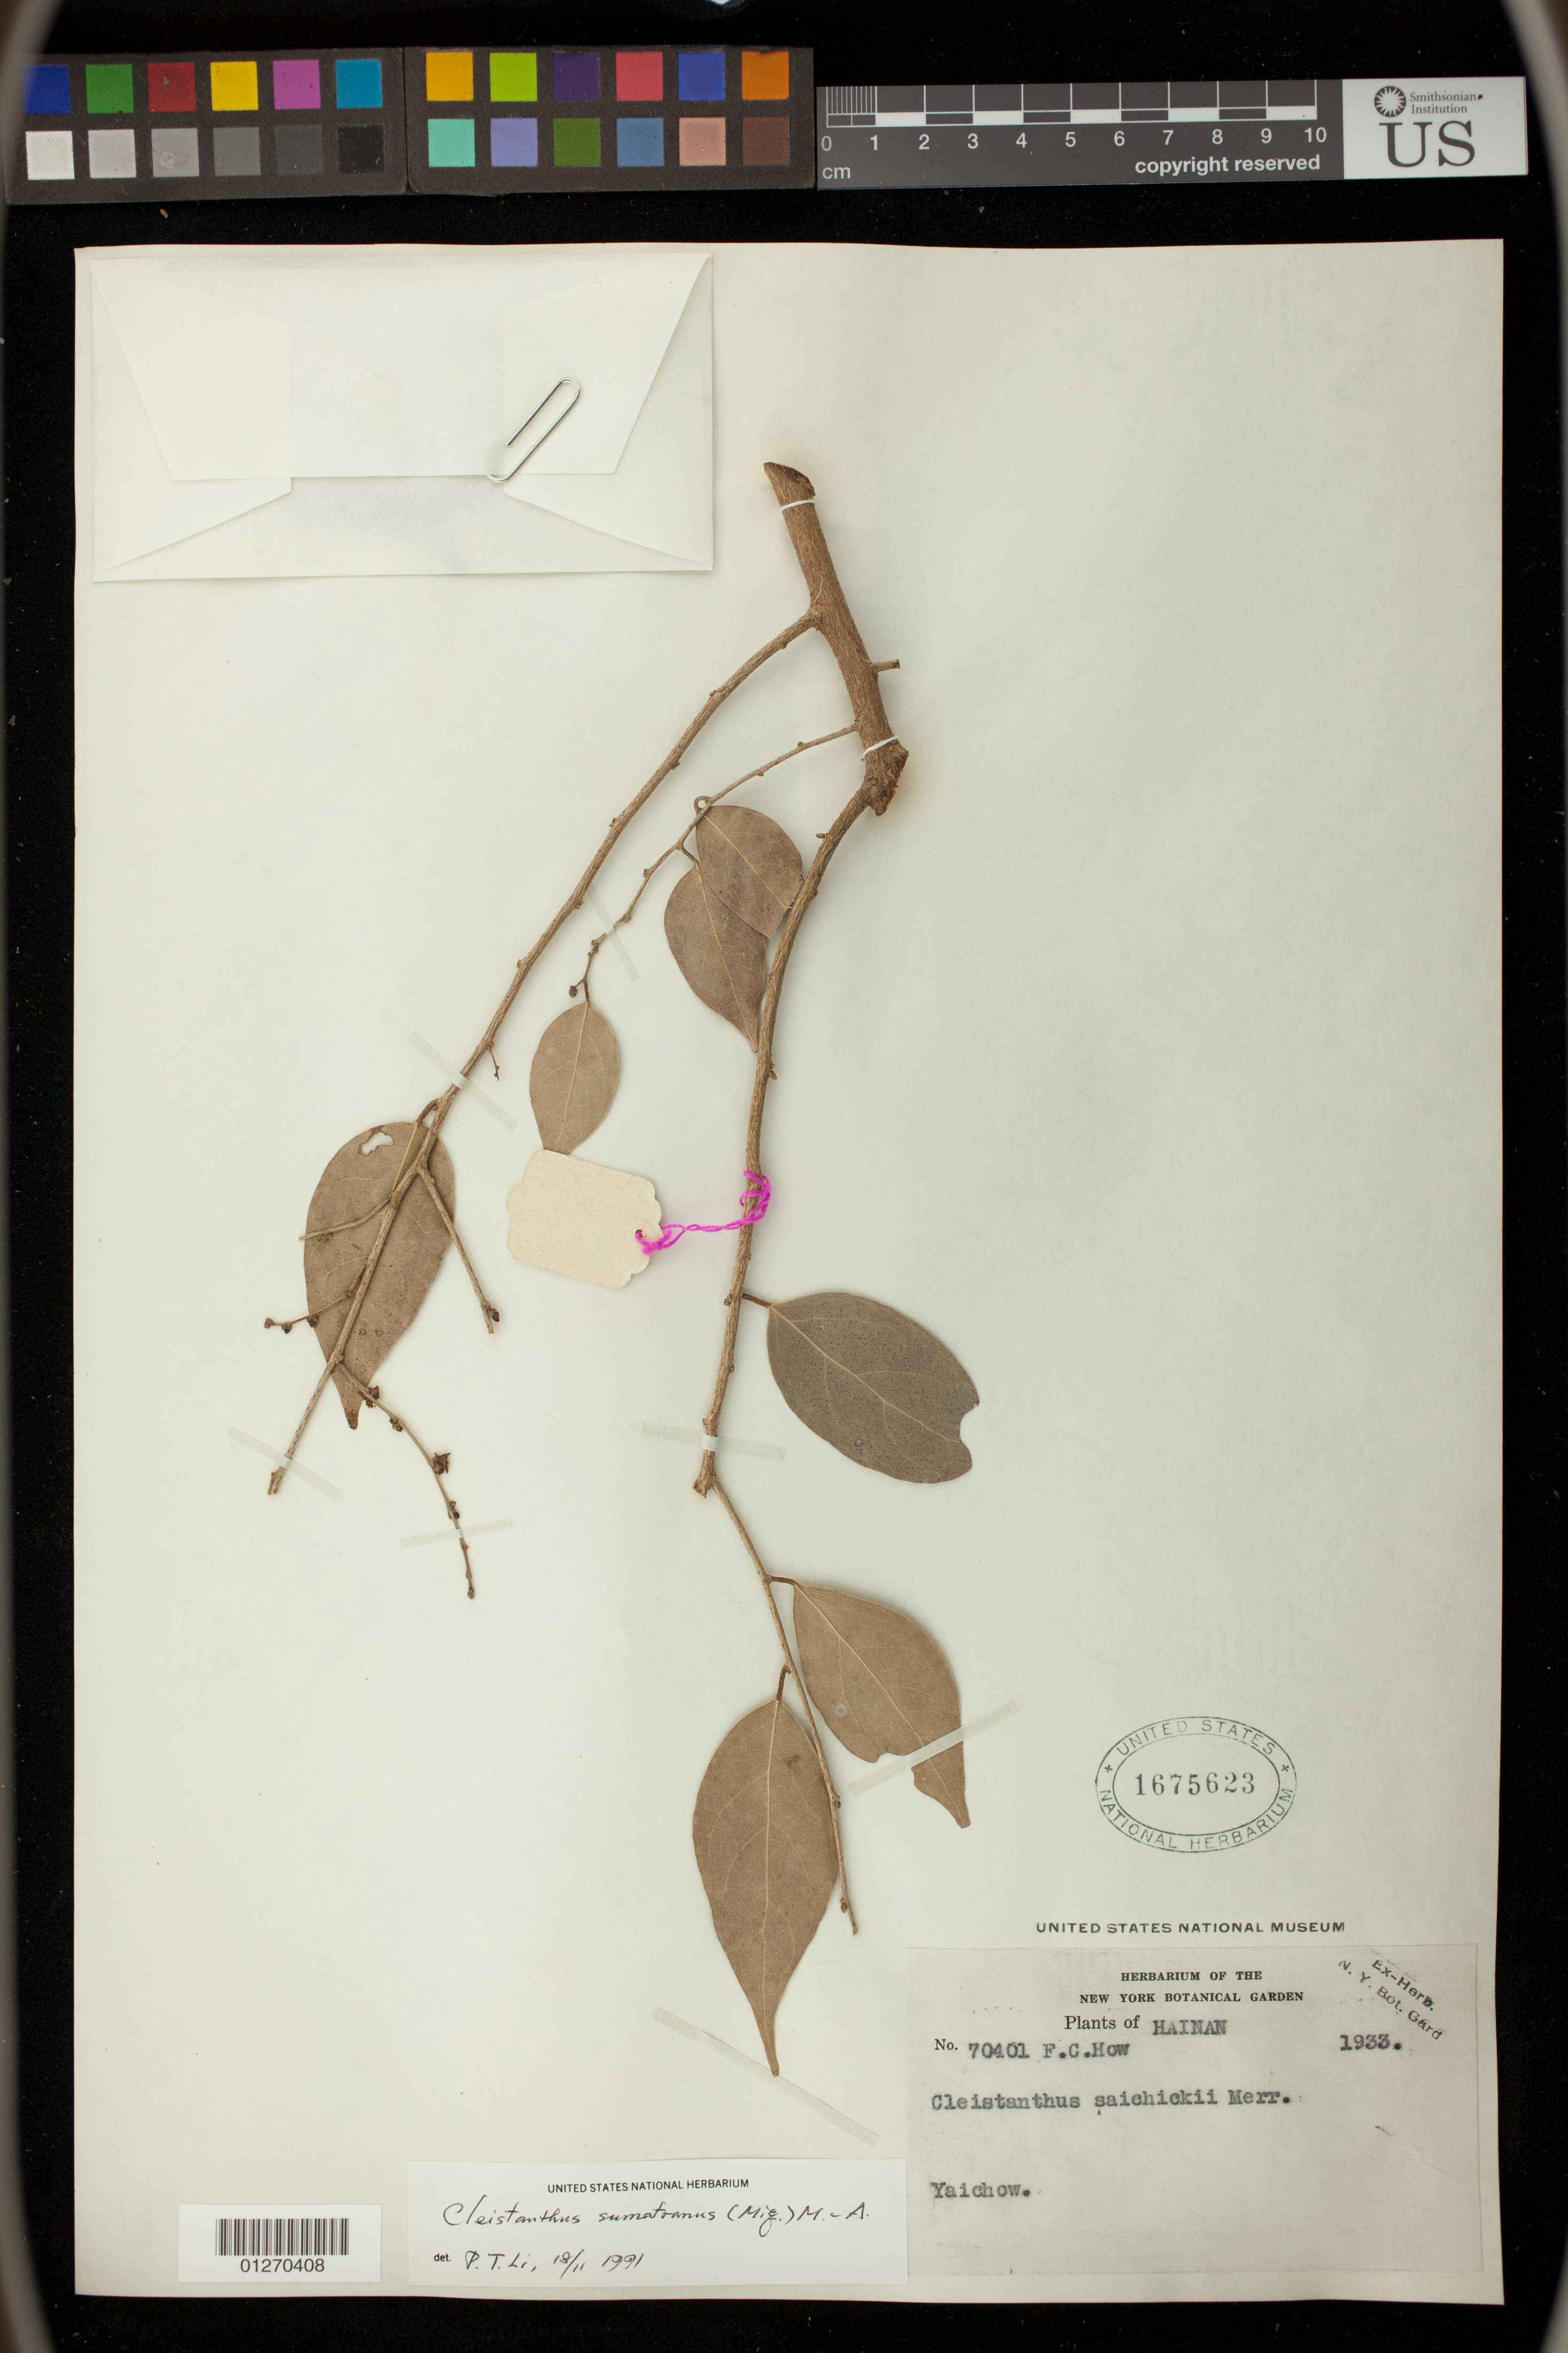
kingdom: Plantae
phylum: Tracheophyta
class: Magnoliopsida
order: Malpighiales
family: Phyllanthaceae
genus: Cleistanthus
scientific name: Cleistanthus sumatranus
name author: (Miq.) Müll. Arg.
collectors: F. C. How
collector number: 70401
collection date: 1933-01-01/1933-12-31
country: China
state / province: Hainan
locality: Yaichow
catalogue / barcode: US 1675623